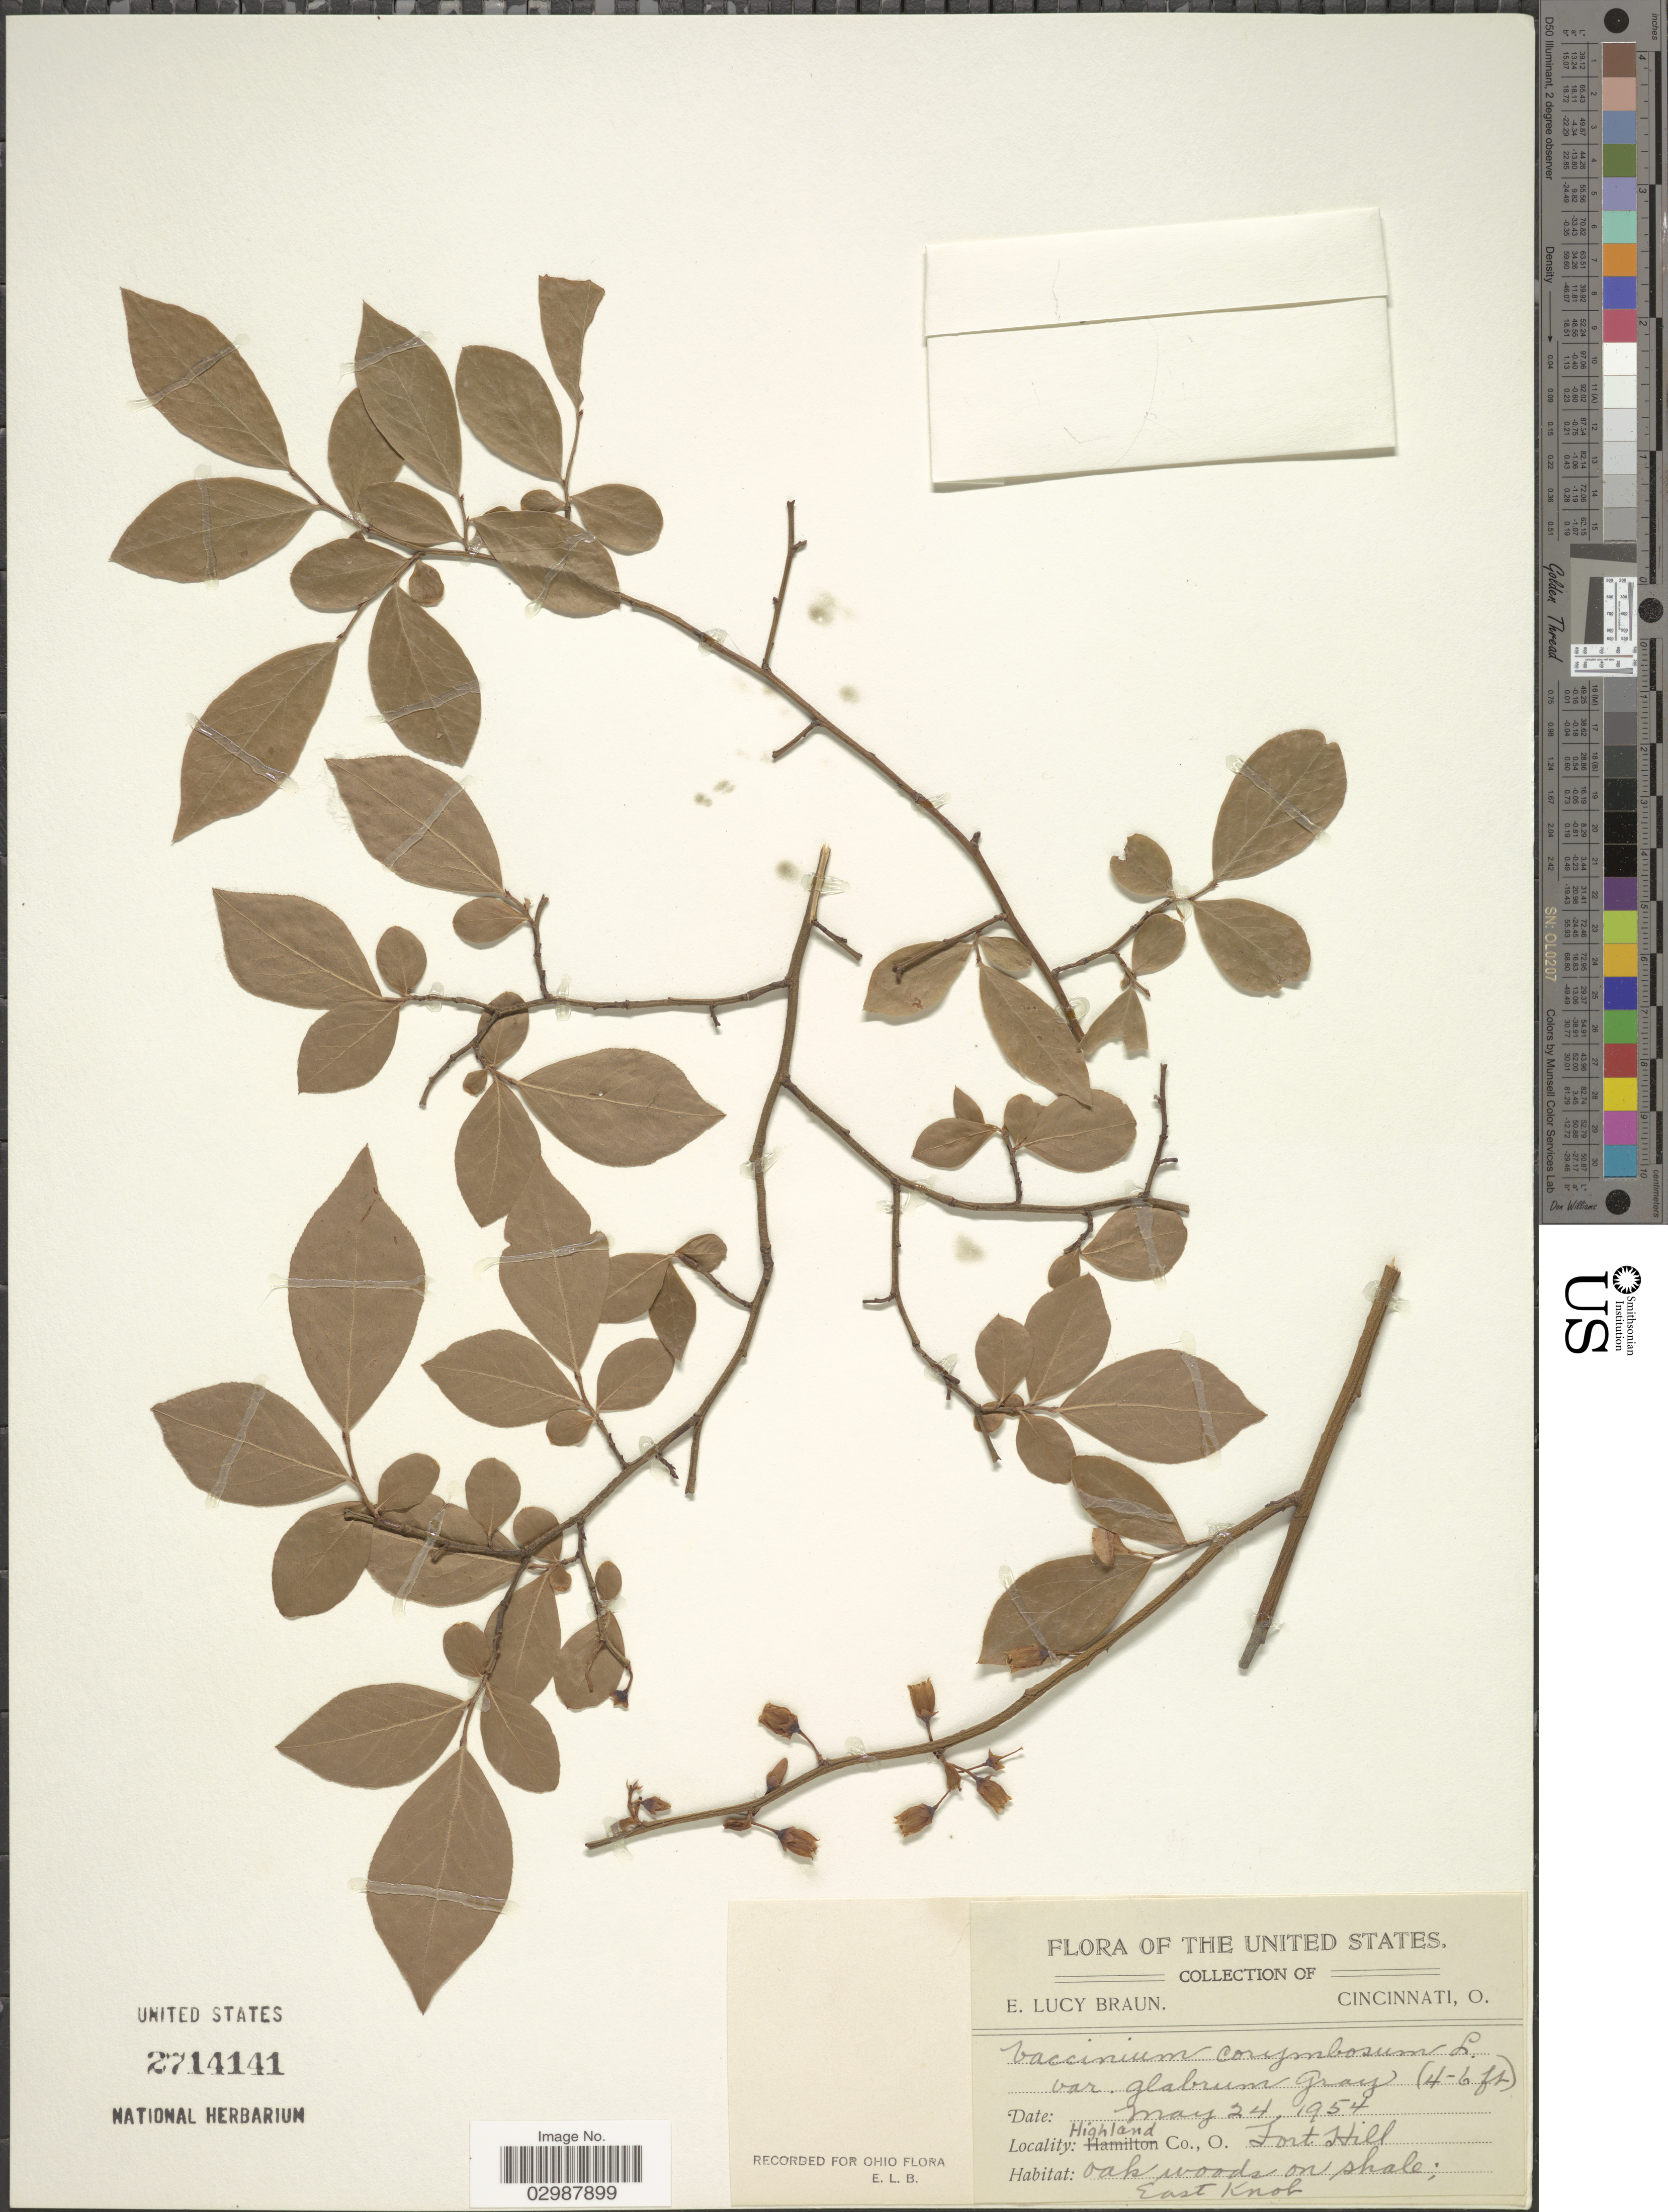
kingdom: Plantae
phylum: Tracheophyta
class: Magnoliopsida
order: Ericales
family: Ericaceae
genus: Vaccinium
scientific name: Vaccinium corymbosum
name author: L.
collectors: E. L. Braun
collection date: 1954-05-24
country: United States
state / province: Ohio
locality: Highland Co., Fort Hill. Oak woods on shale; East Knob.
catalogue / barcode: US 2714141